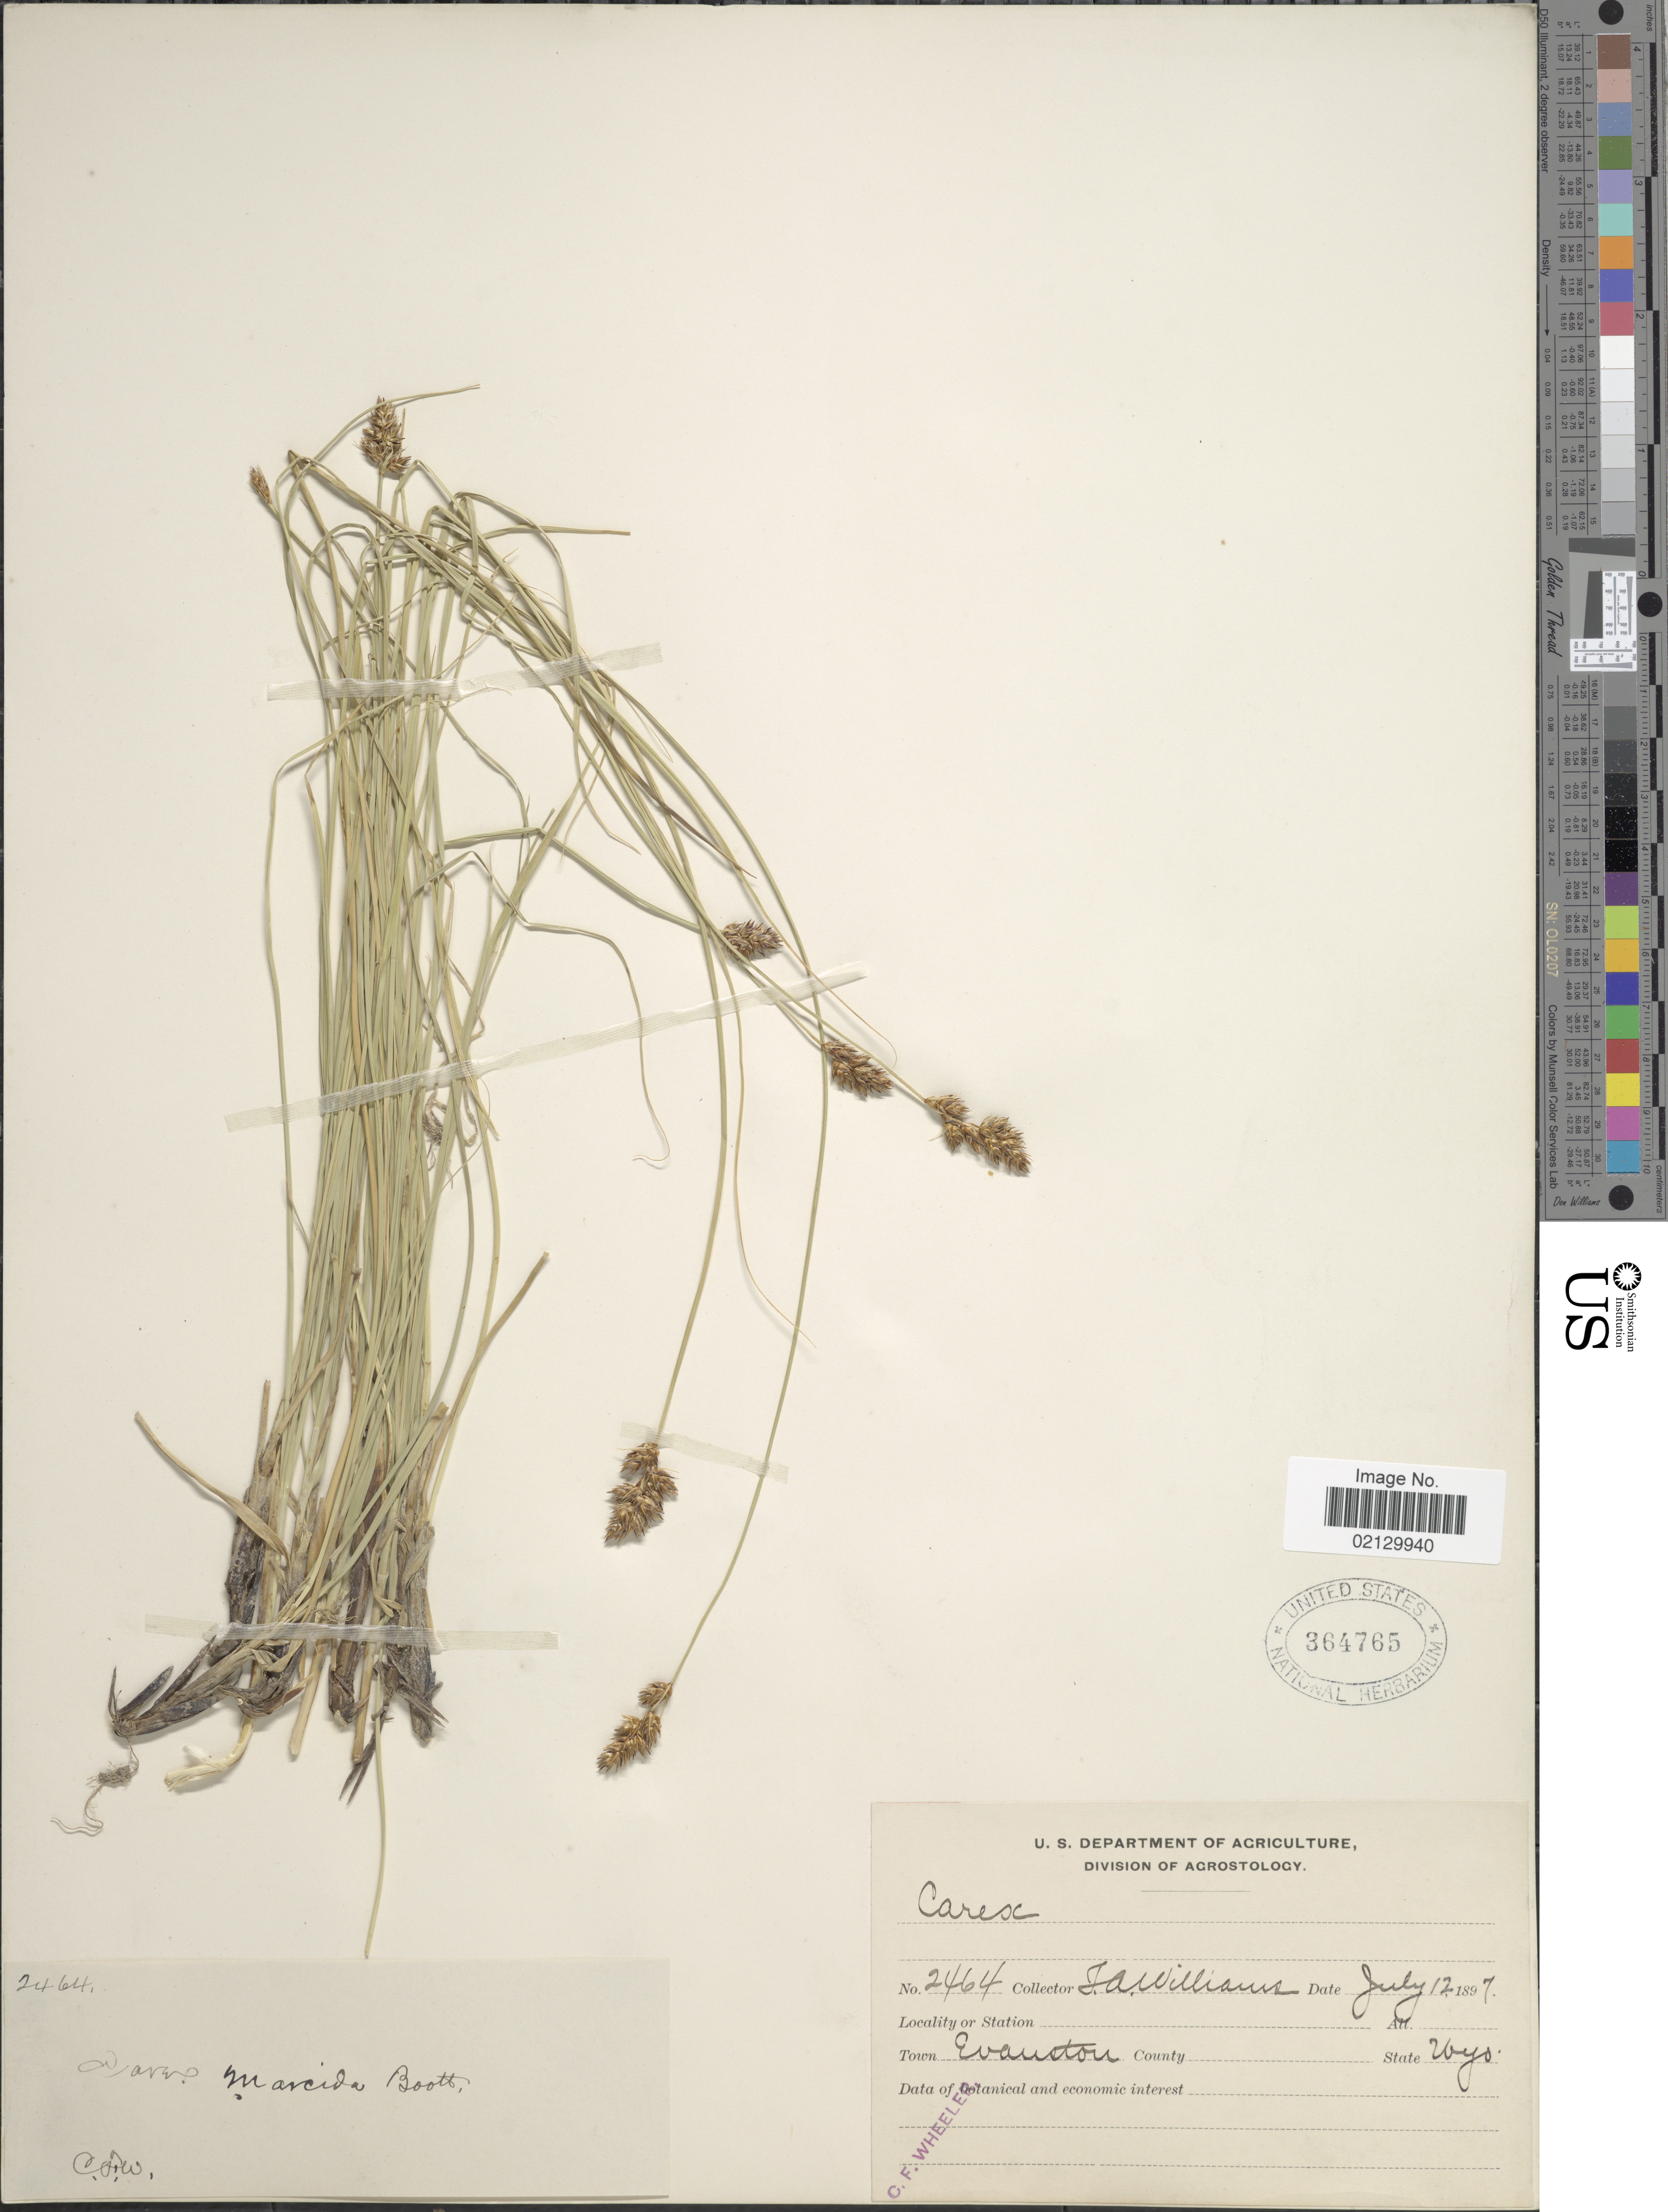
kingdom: Plantae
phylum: Tracheophyta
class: Liliopsida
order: Poales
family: Cyperaceae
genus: Carex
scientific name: Carex praegracilis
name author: W. Boott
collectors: J. A. Williams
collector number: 2464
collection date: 1897-07-12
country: United States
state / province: Wyoming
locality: Town Evanston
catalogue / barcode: US 364765